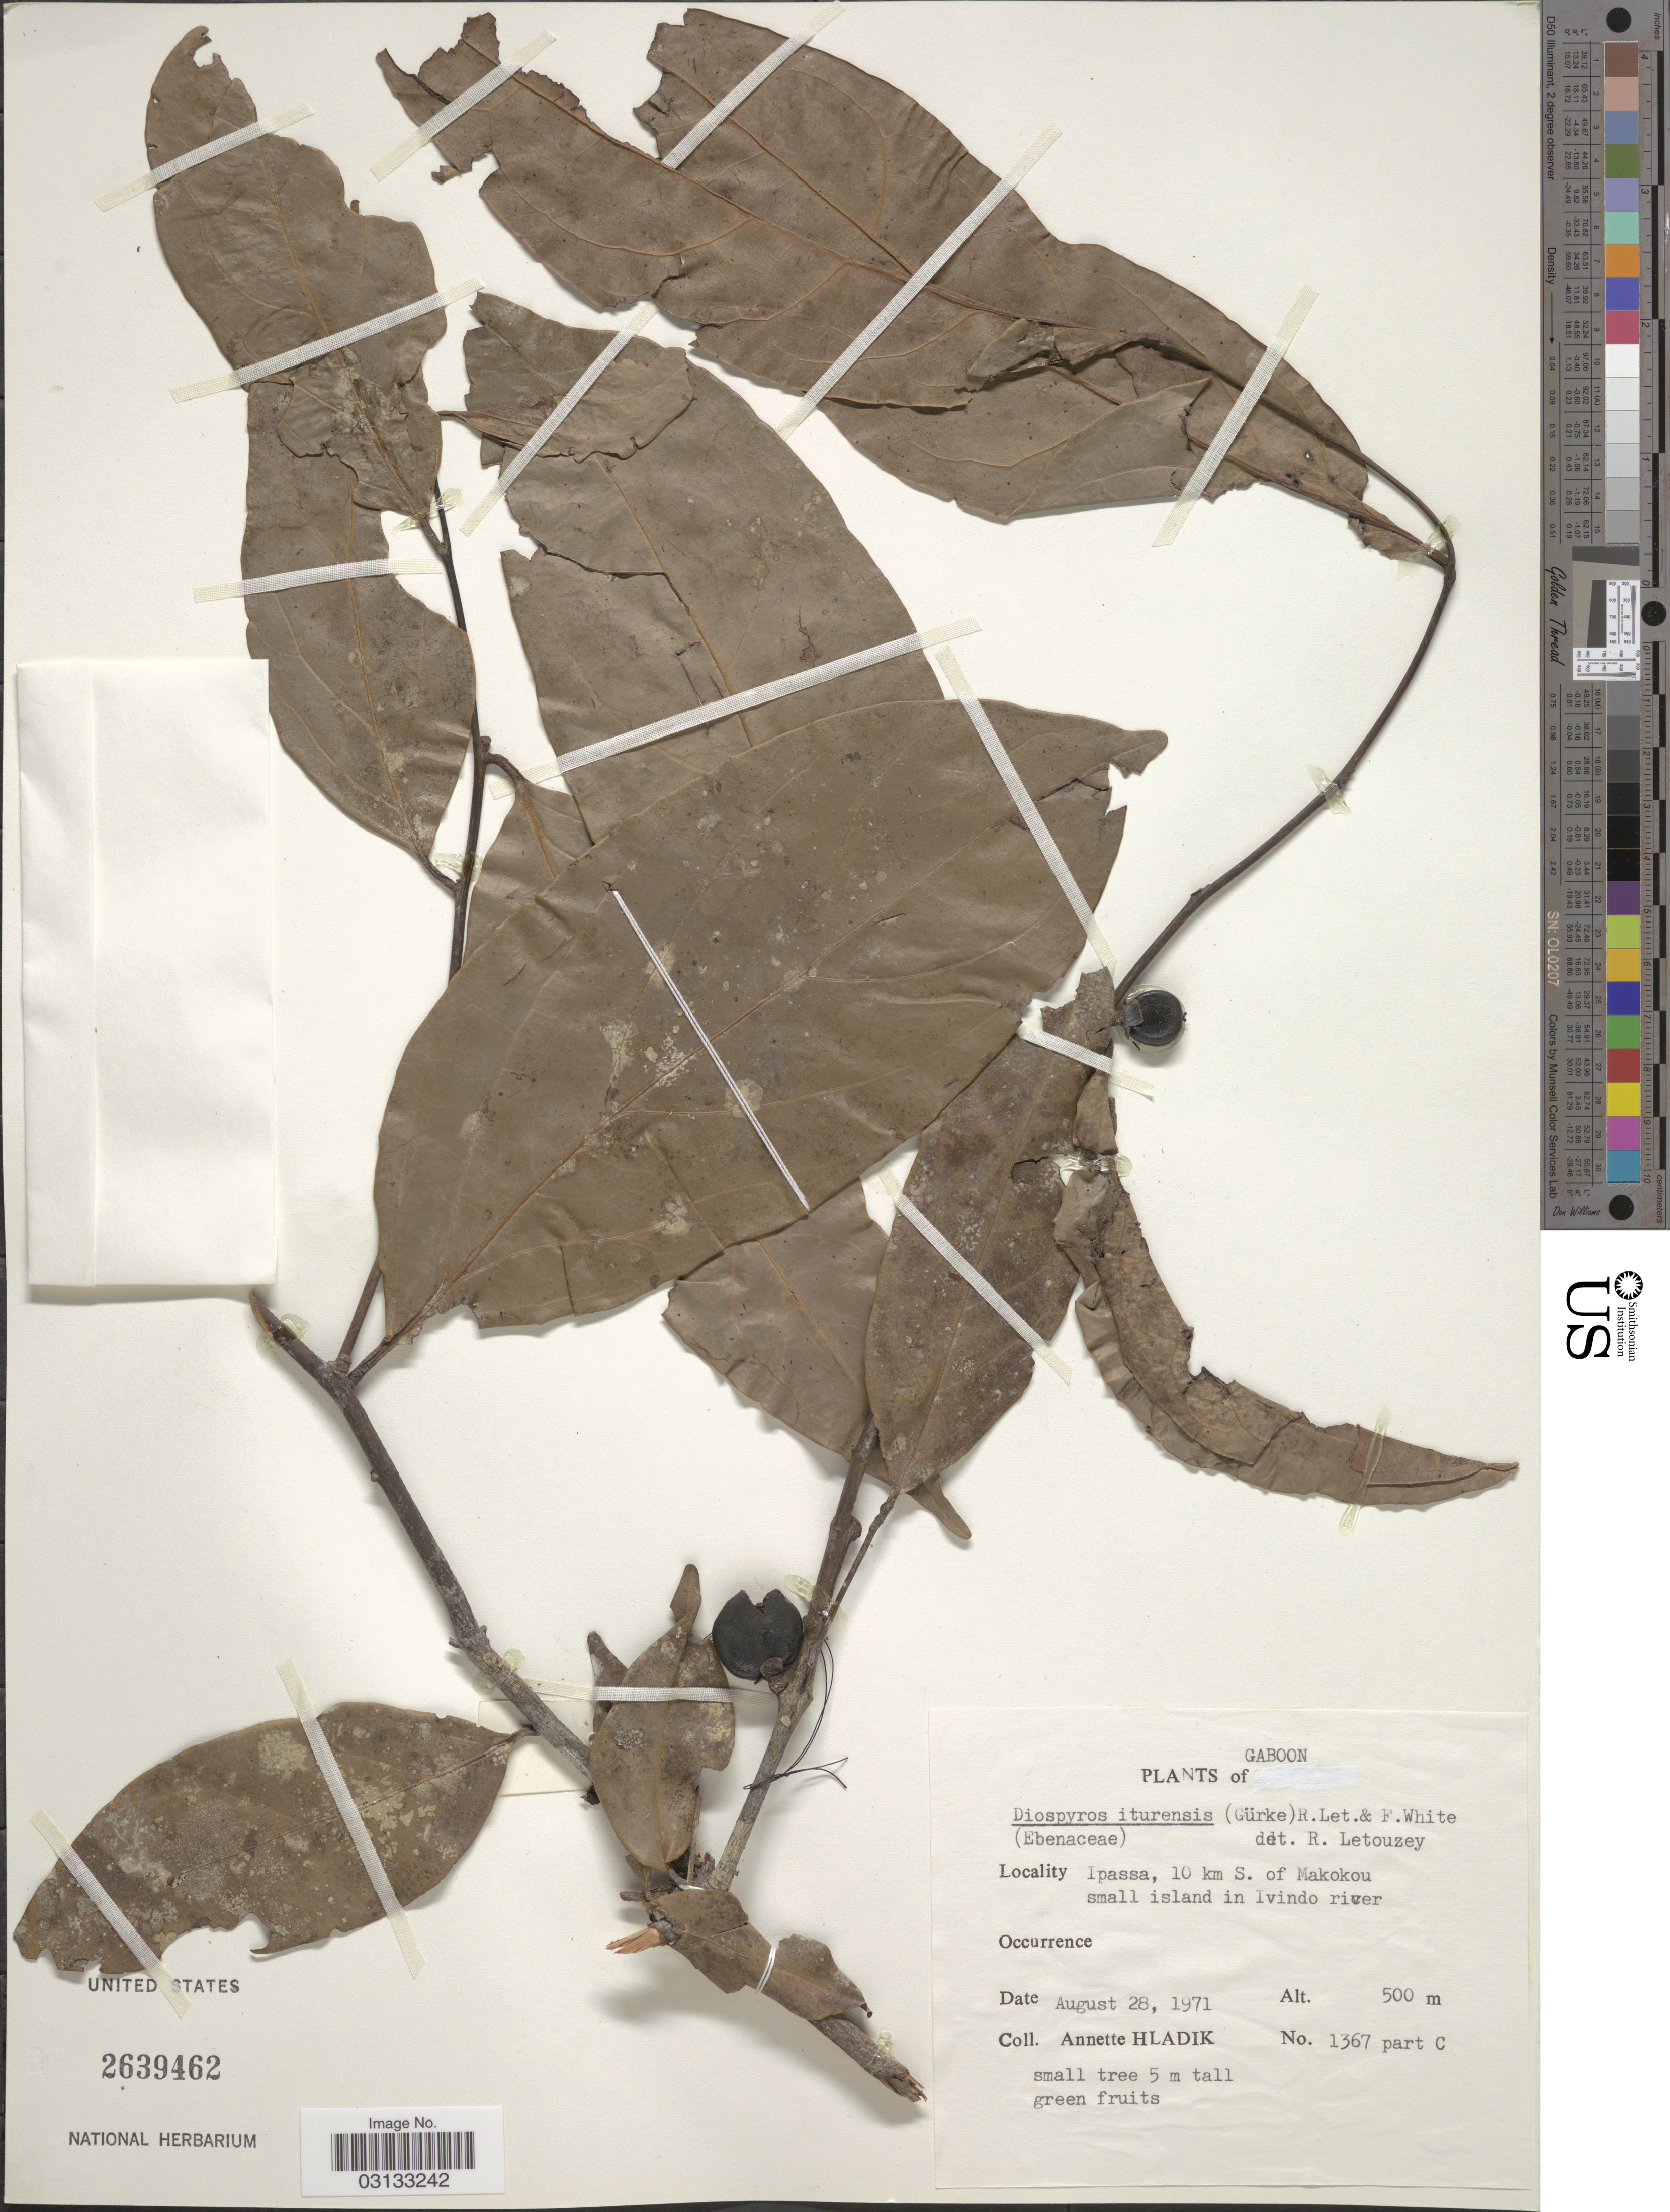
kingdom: Plantae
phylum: Tracheophyta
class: Magnoliopsida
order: Ericales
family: Ebenaceae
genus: Diospyros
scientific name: Diospyros iturensis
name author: (Gürke) Letouzey & F. White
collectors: A. Hladik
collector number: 1367 part C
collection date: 1971-08-28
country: Gabon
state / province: Ogooue-Ivindo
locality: Gaboon, Ipassa, 10 km S. of Makokou small island in Ivindo river.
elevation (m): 500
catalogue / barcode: US 2639462